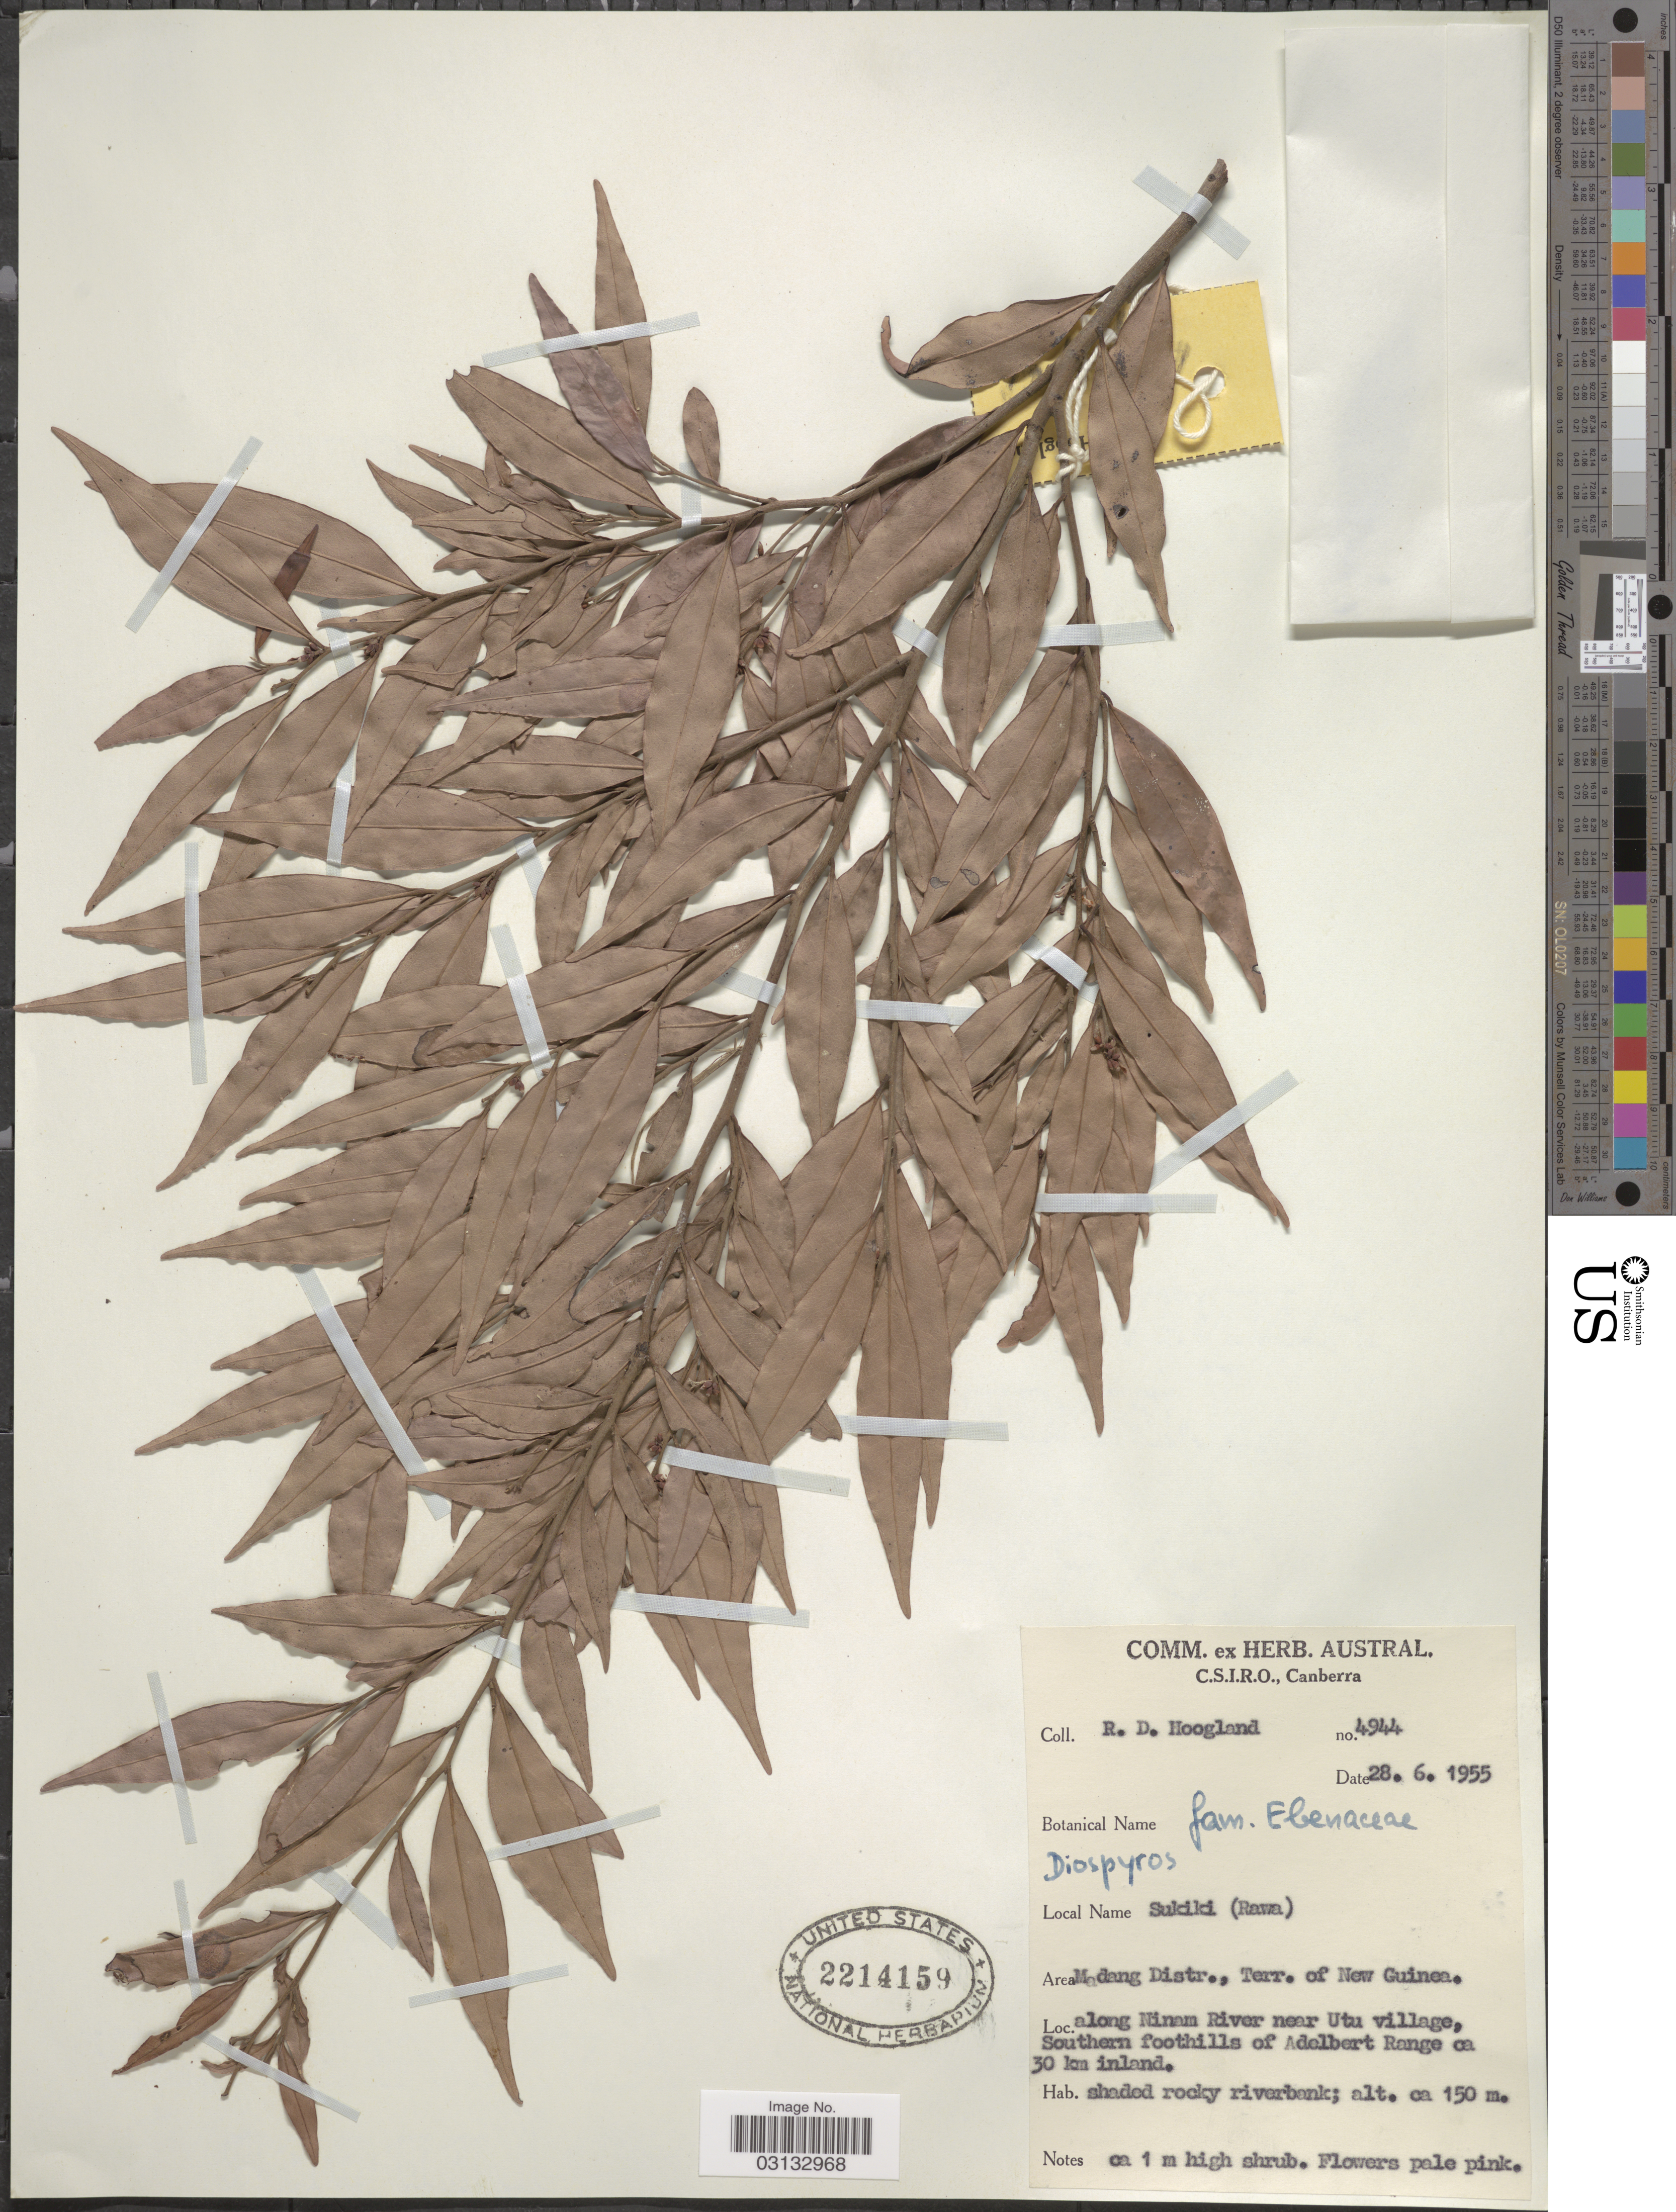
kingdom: Plantae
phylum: Tracheophyta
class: Magnoliopsida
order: Ericales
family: Ebenaceae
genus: Diospyros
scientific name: Diospyros sp.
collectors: R. D. Hoogland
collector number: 4944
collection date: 1955-06-28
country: Papua New Guinea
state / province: Madang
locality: Madang Distr., Terr. of New Guinea, along Ninam River Utu Village; Southern foothills of Adelbert Range ca 30 km inland.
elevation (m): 150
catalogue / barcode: US 2214159